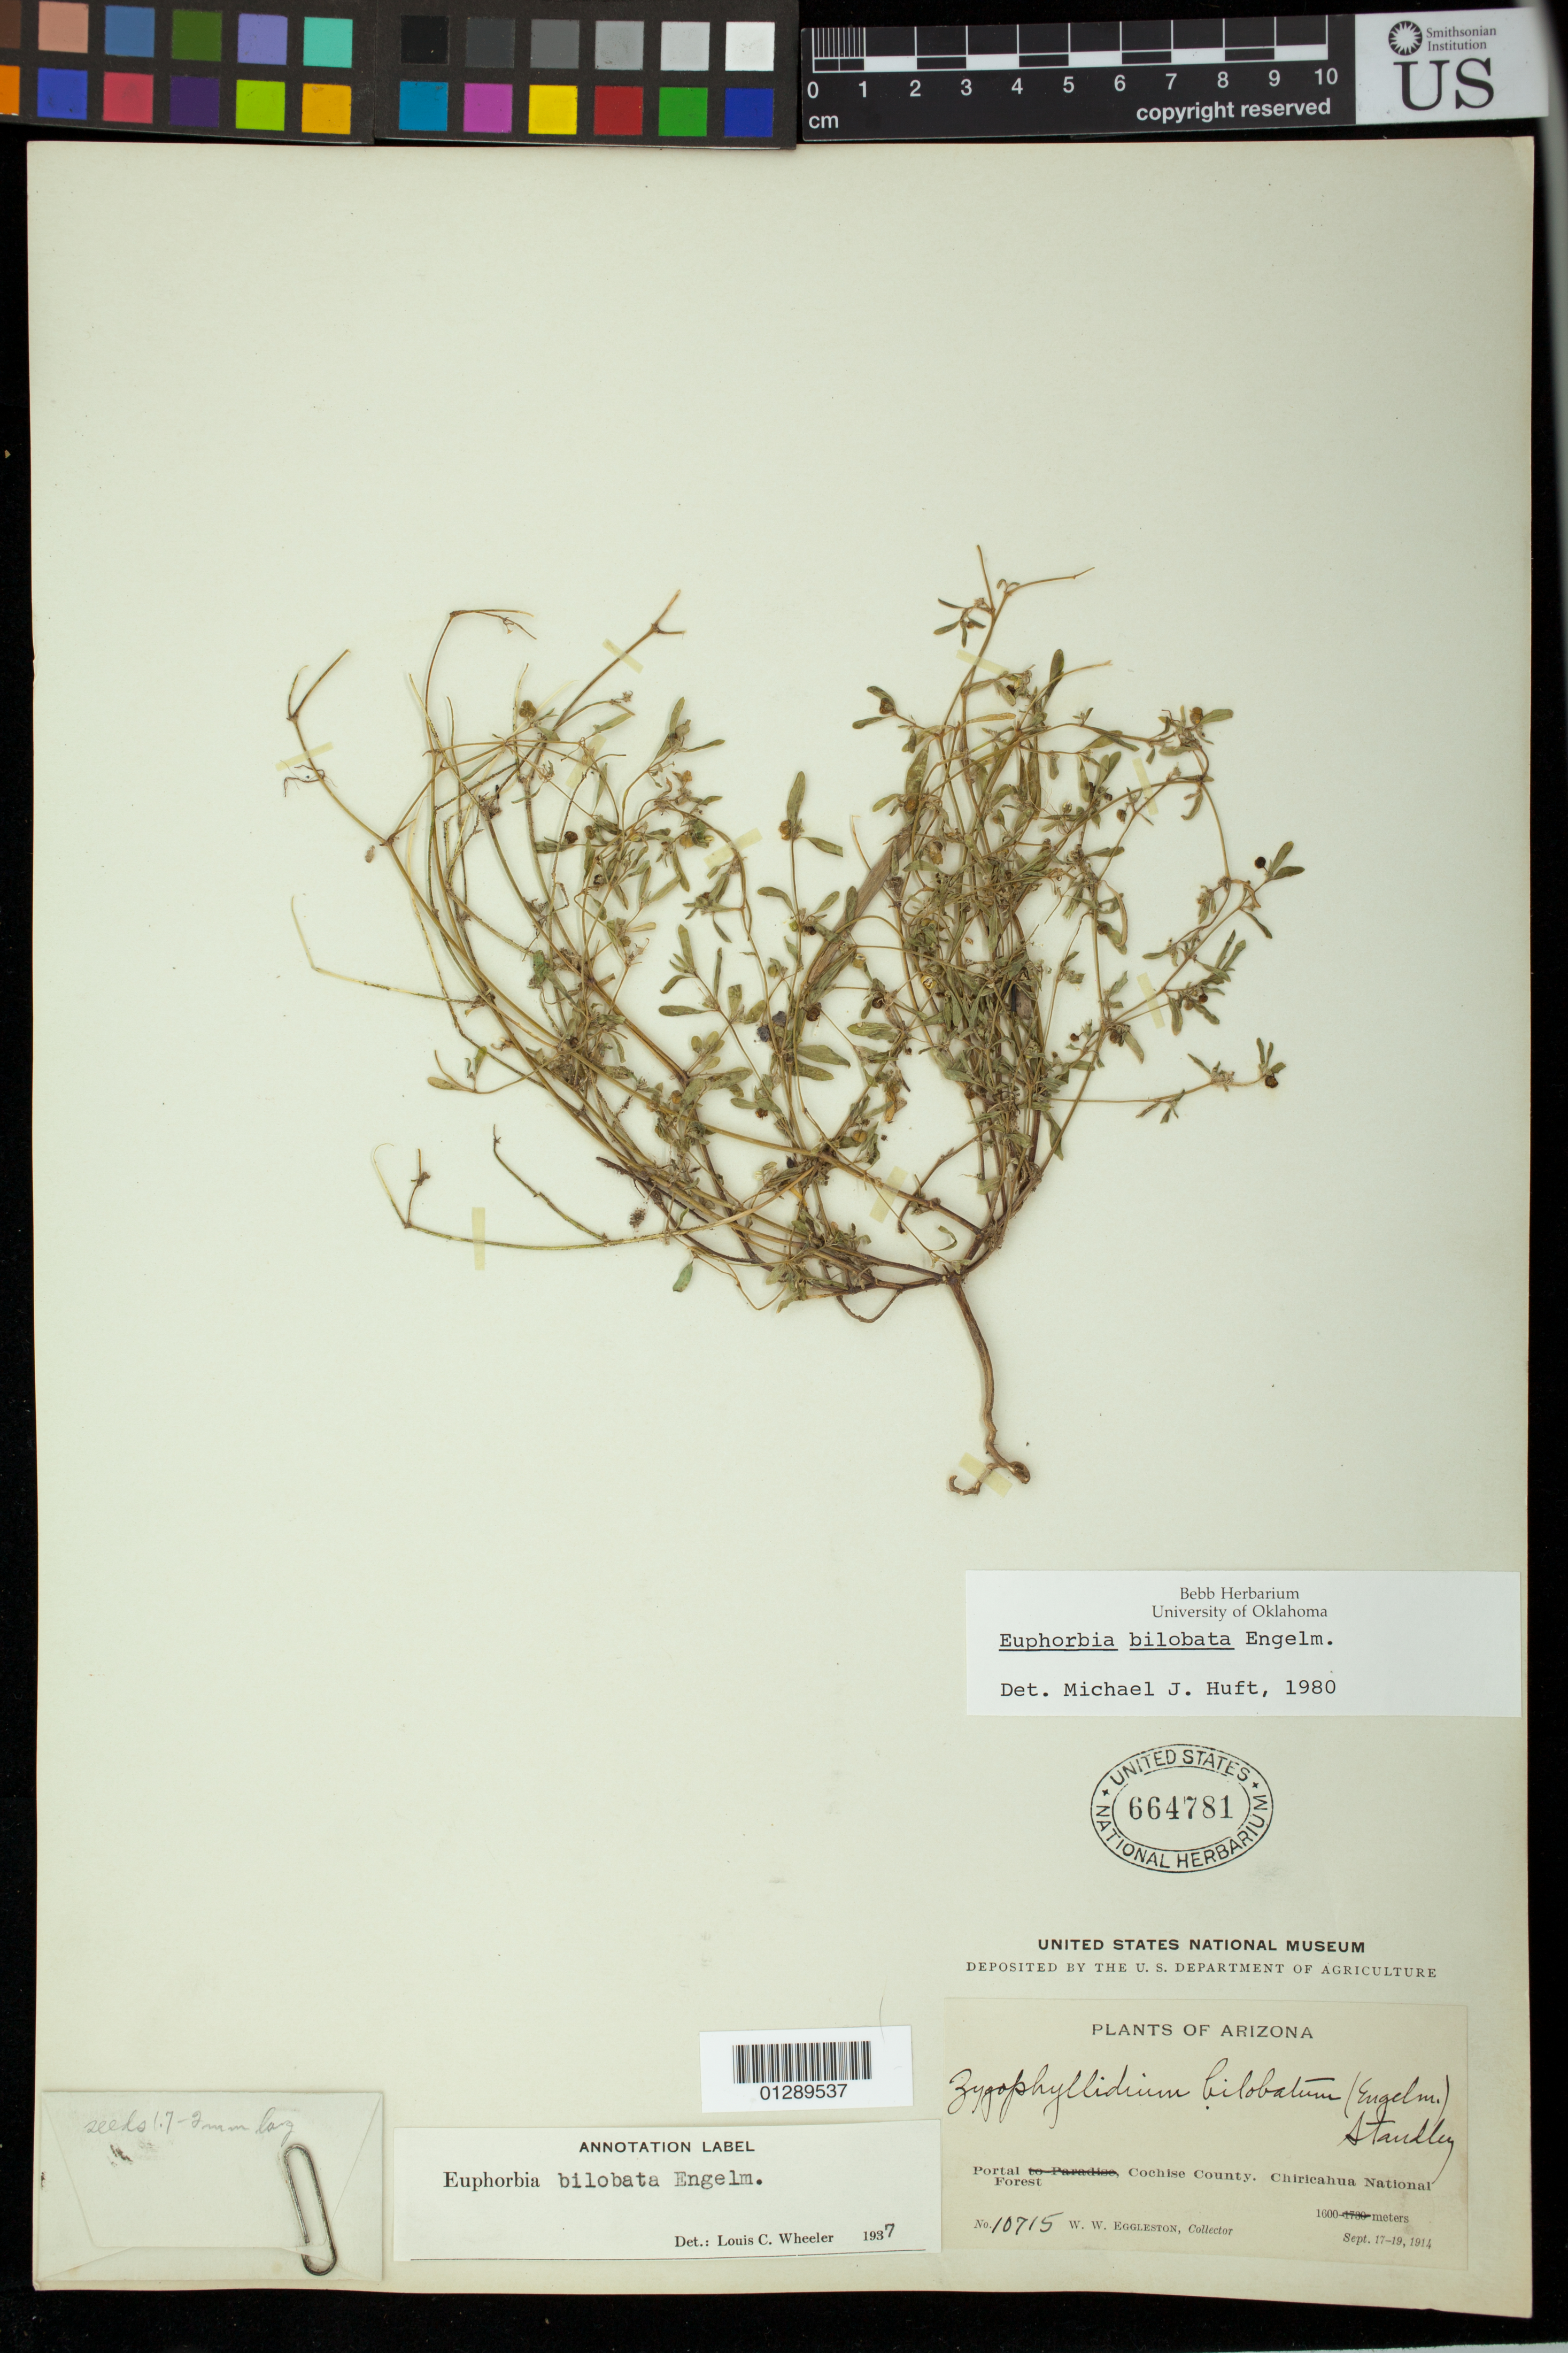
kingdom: Plantae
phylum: Tracheophyta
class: Magnoliopsida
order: Malpighiales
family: Euphorbiaceae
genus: Euphorbia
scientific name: Euphorbia bilobata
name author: Engelm. in Emory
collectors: W. W. Eggleston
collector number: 10715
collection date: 1914-09-17/1914-09-19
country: United States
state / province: Arizona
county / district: Cochise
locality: Portal Cochise County. Chiricahua National Forest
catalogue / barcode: US 664781